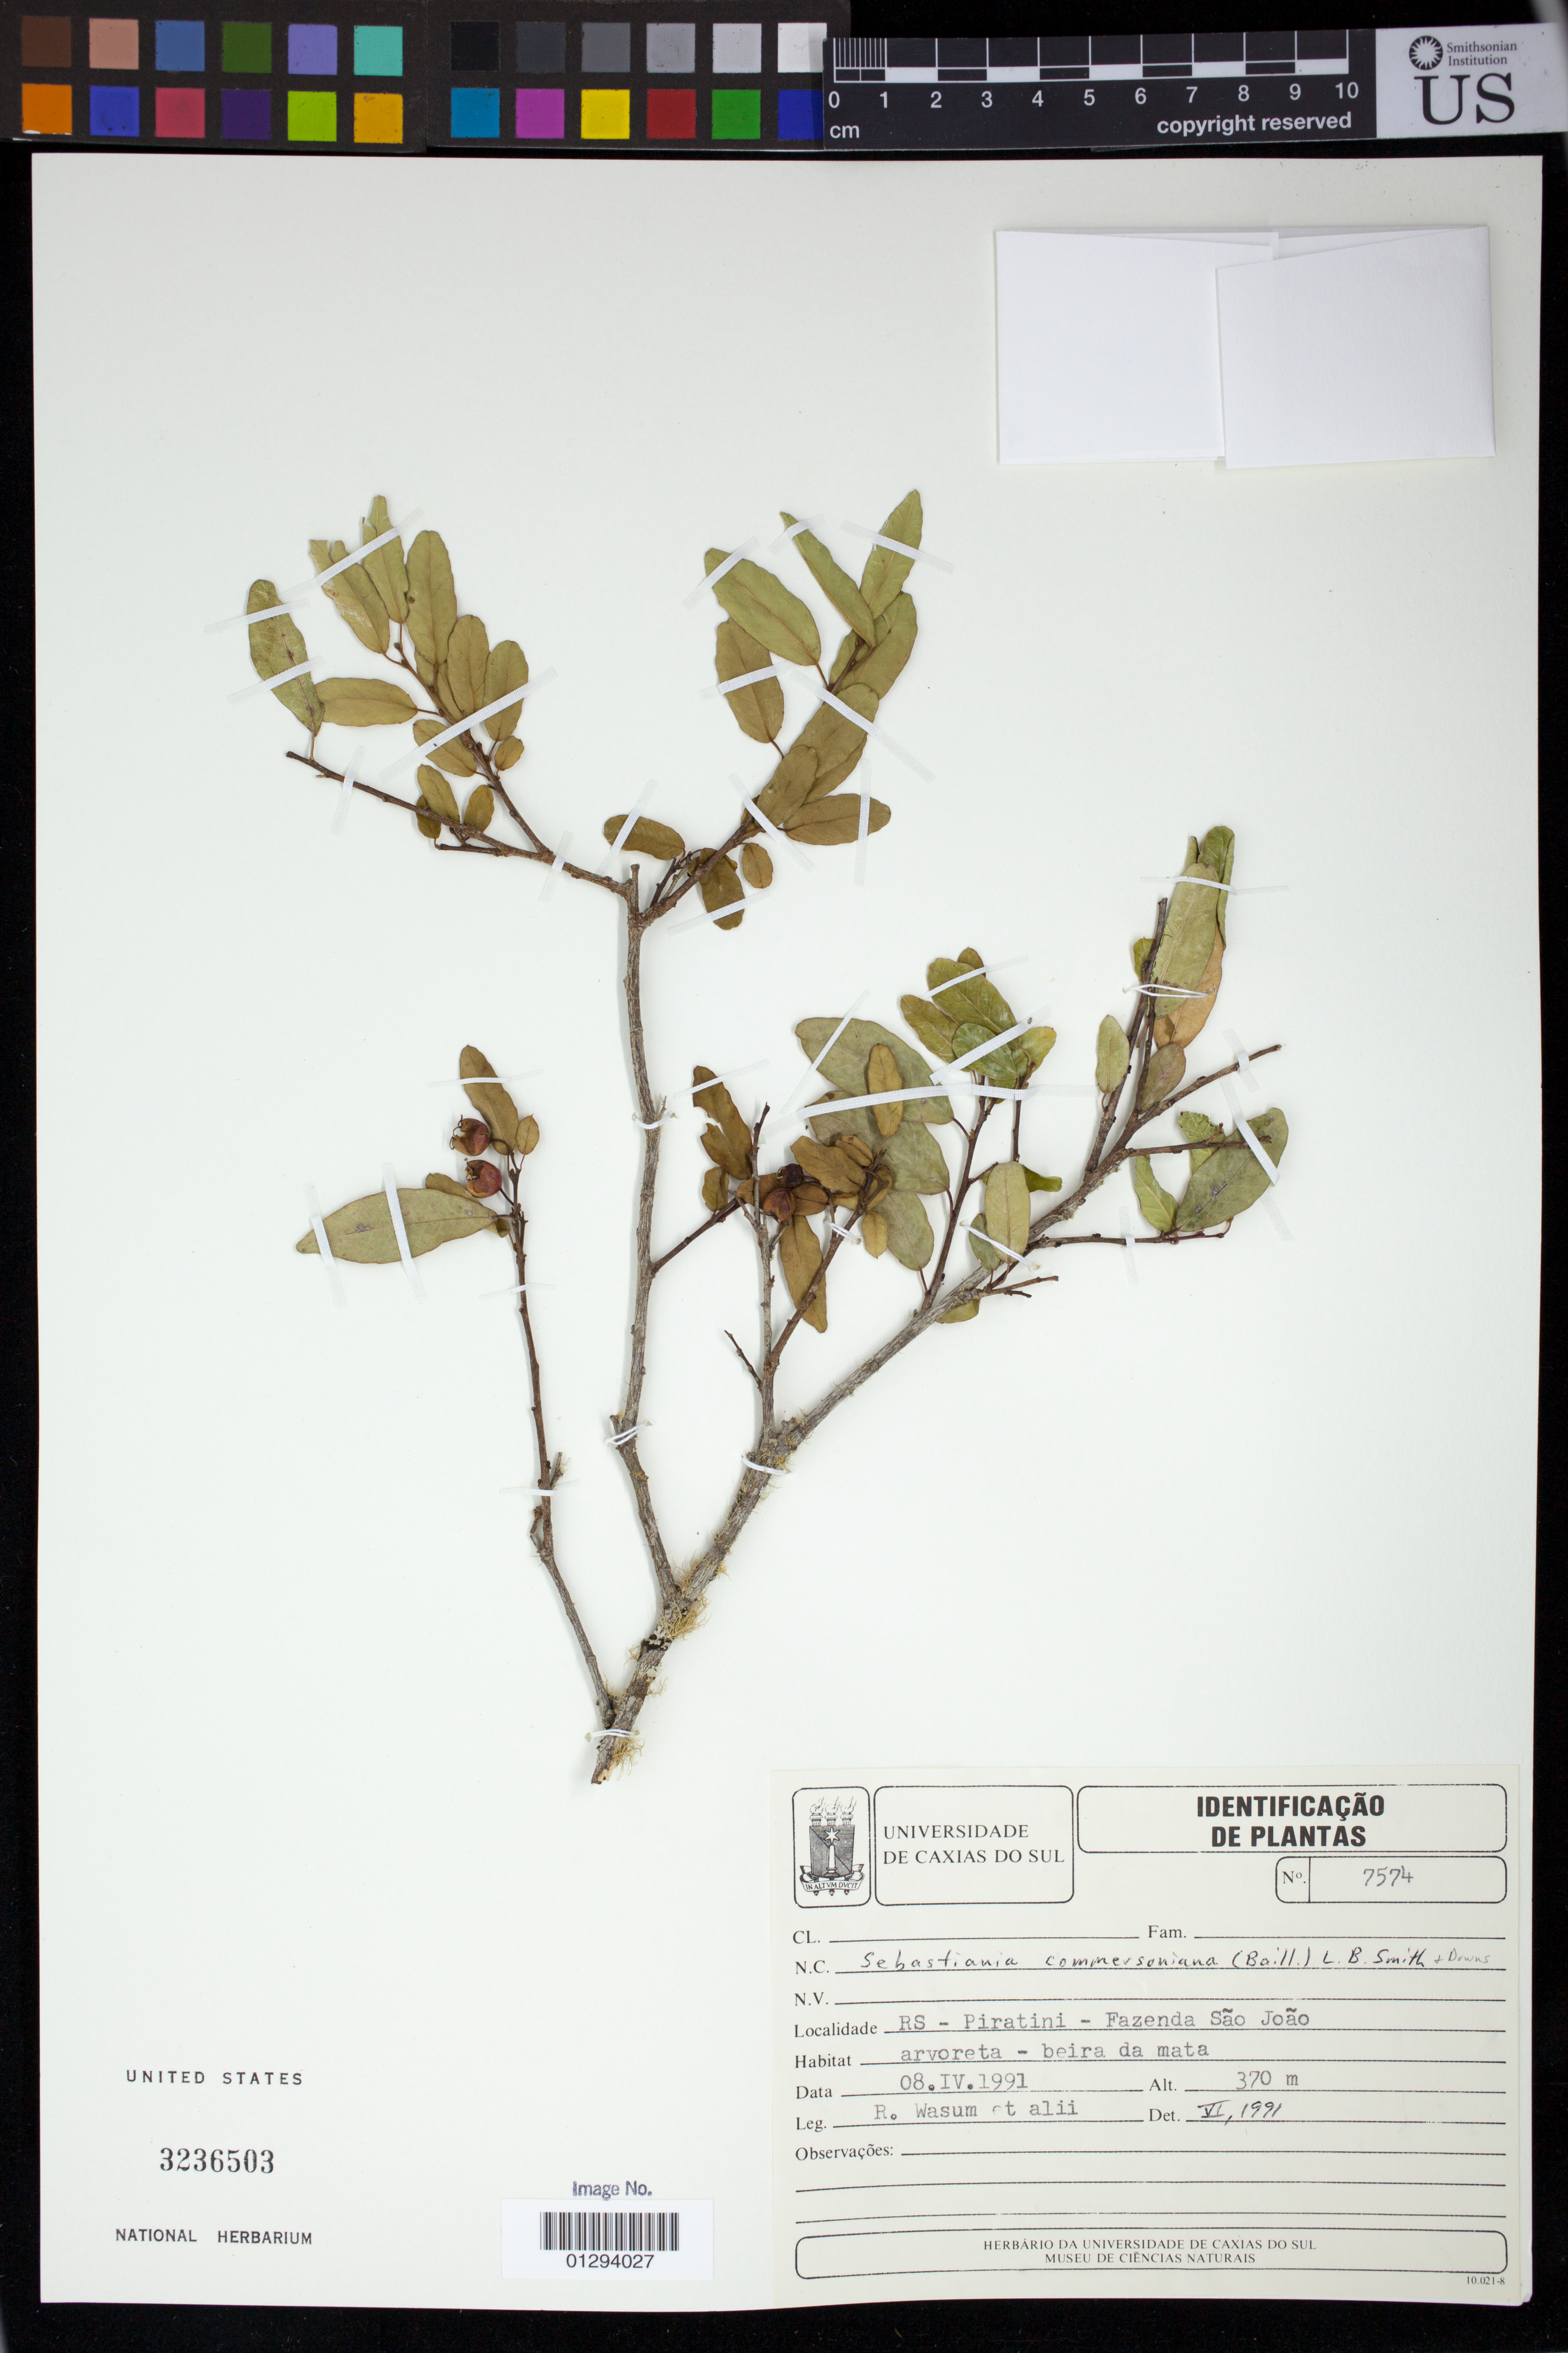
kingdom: Plantae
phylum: Tracheophyta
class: Magnoliopsida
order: Malpighiales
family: Euphorbiaceae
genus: Sebastiania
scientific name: Sebastiania commersoniana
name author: (Baill.) L.B. Sm. & Downs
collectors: R. Wasum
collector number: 7574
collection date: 1991-04-08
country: Brazil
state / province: Rio Grande do Sul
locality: Piratini - Fazenda Sao Joao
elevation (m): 370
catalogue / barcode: US 3236503